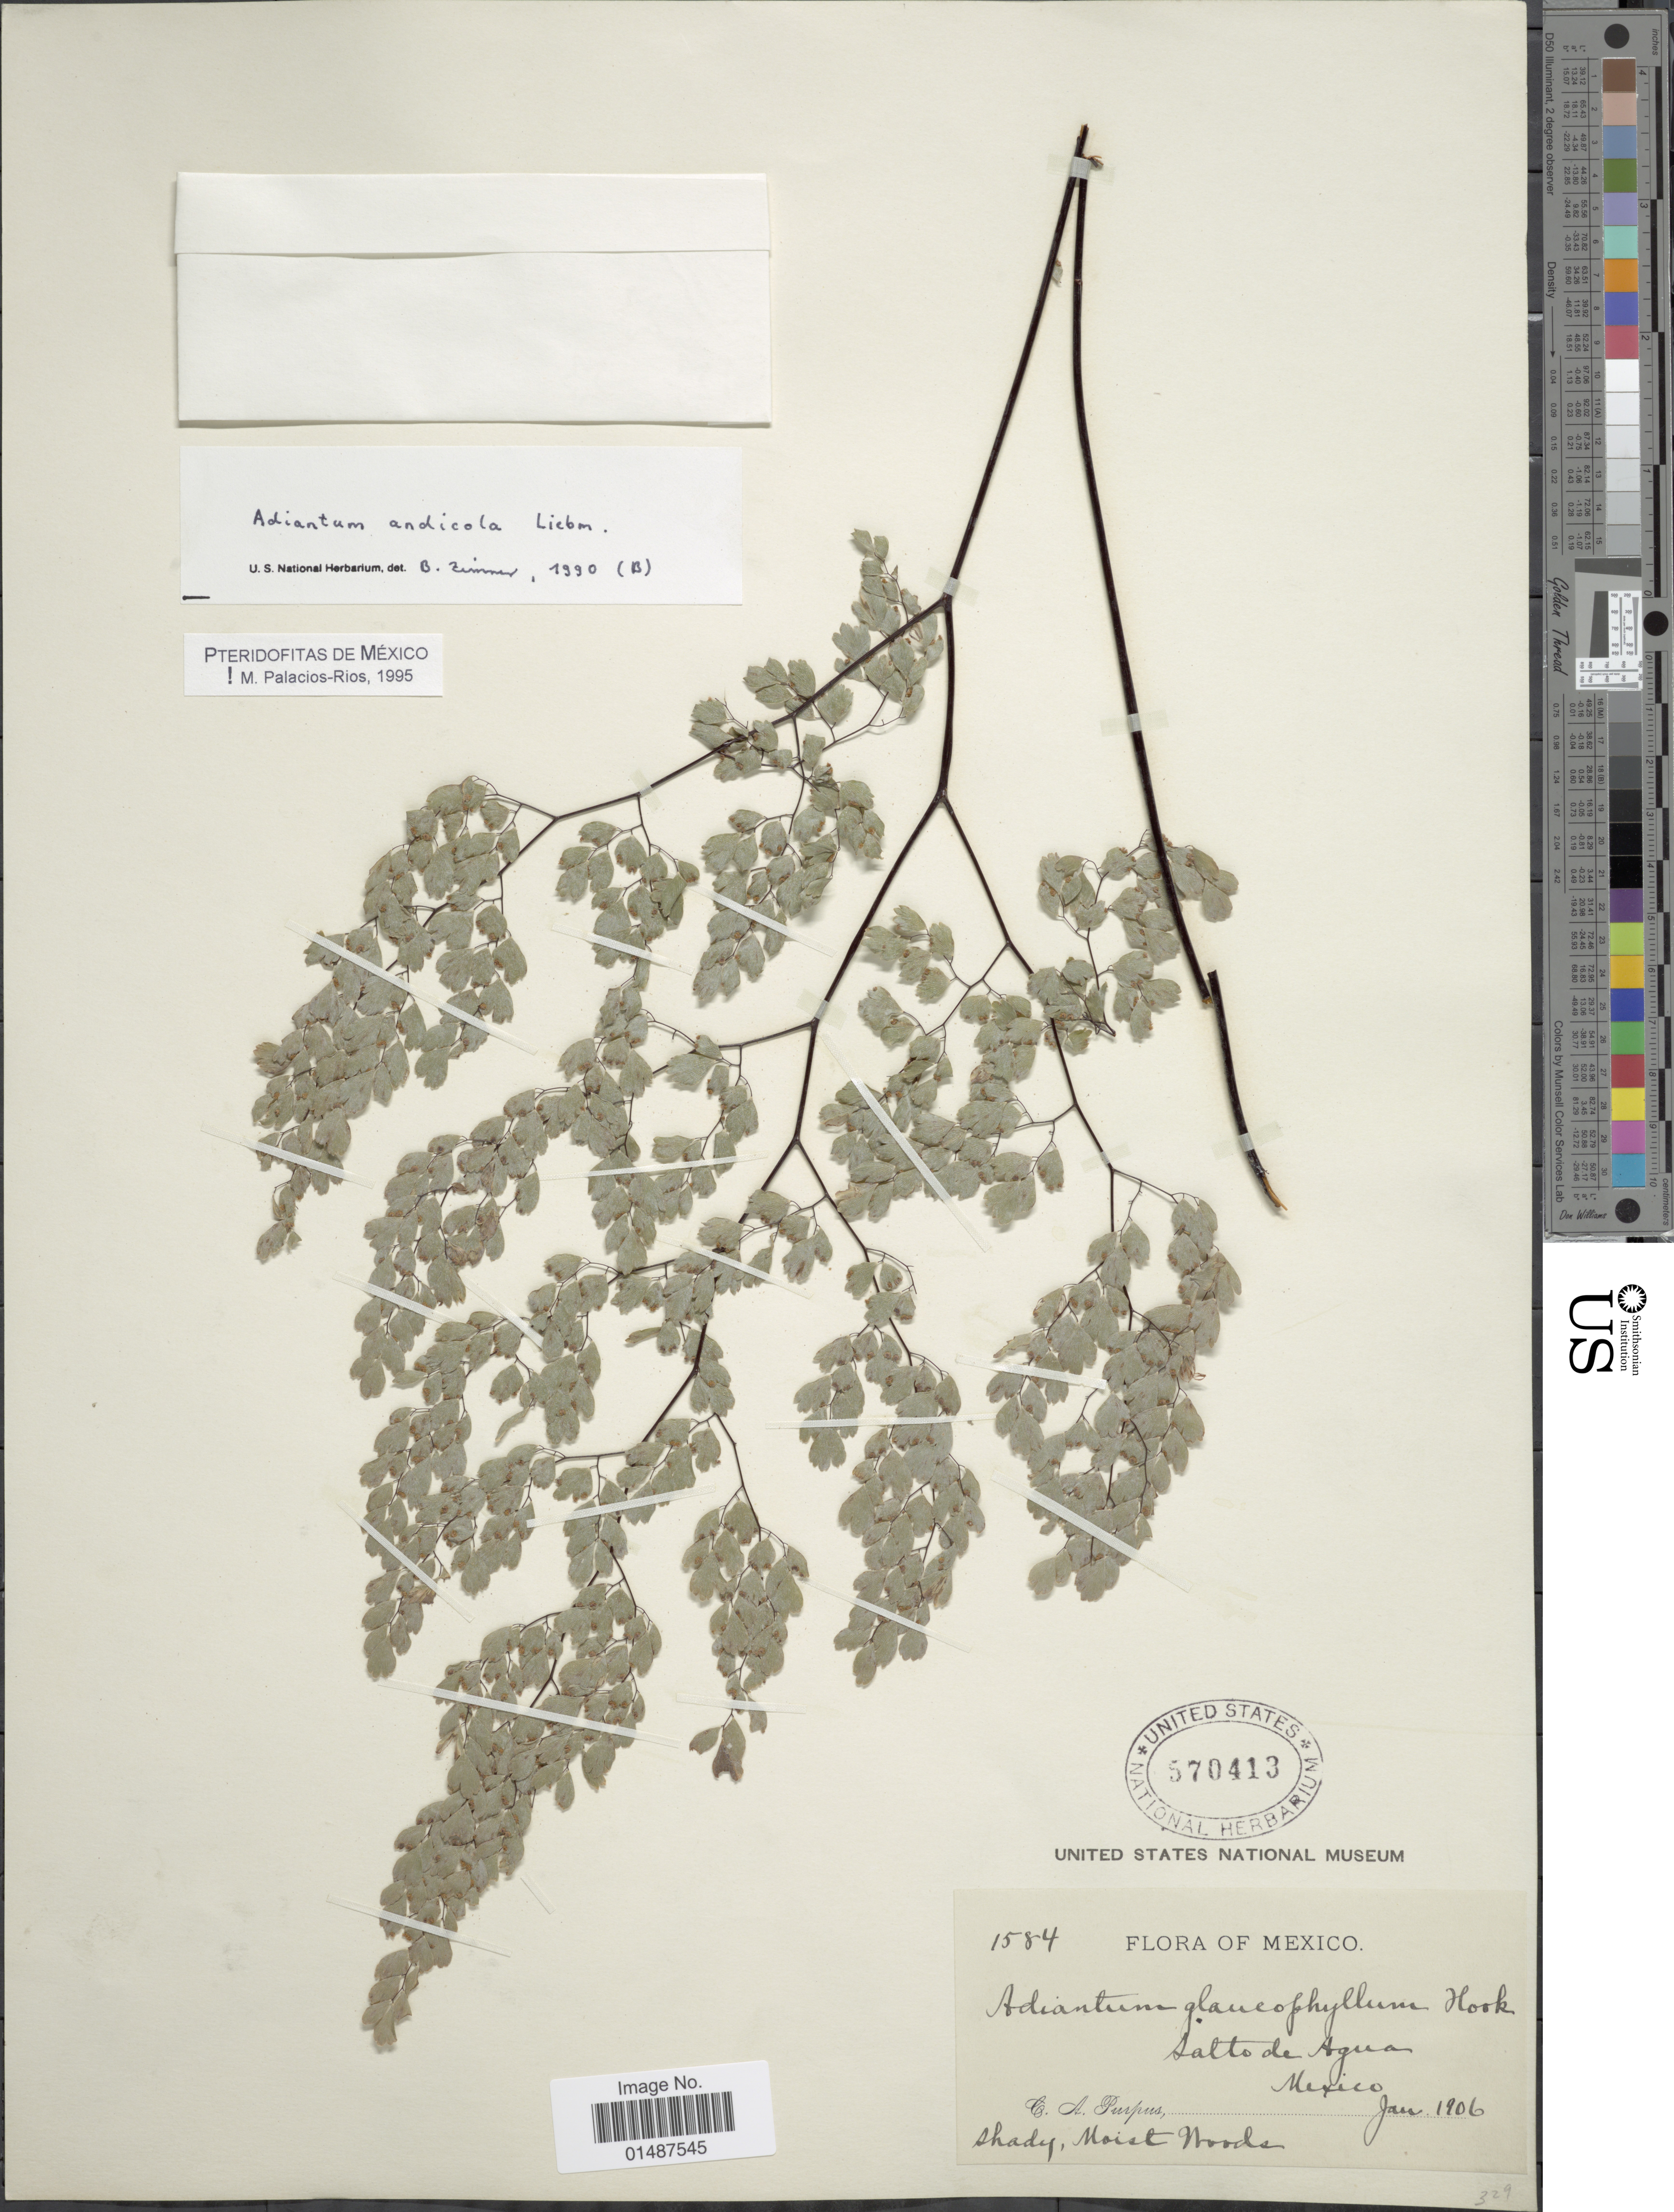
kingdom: Plantae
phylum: Tracheophyta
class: Polypodiopsida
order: Polypodiales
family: Pteridaceae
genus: Adiantum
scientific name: Adiantum andicola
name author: Liebm.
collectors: C. A. Purpus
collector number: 1584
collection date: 1906-01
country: Mexico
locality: Salto de Agua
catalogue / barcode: US 570413